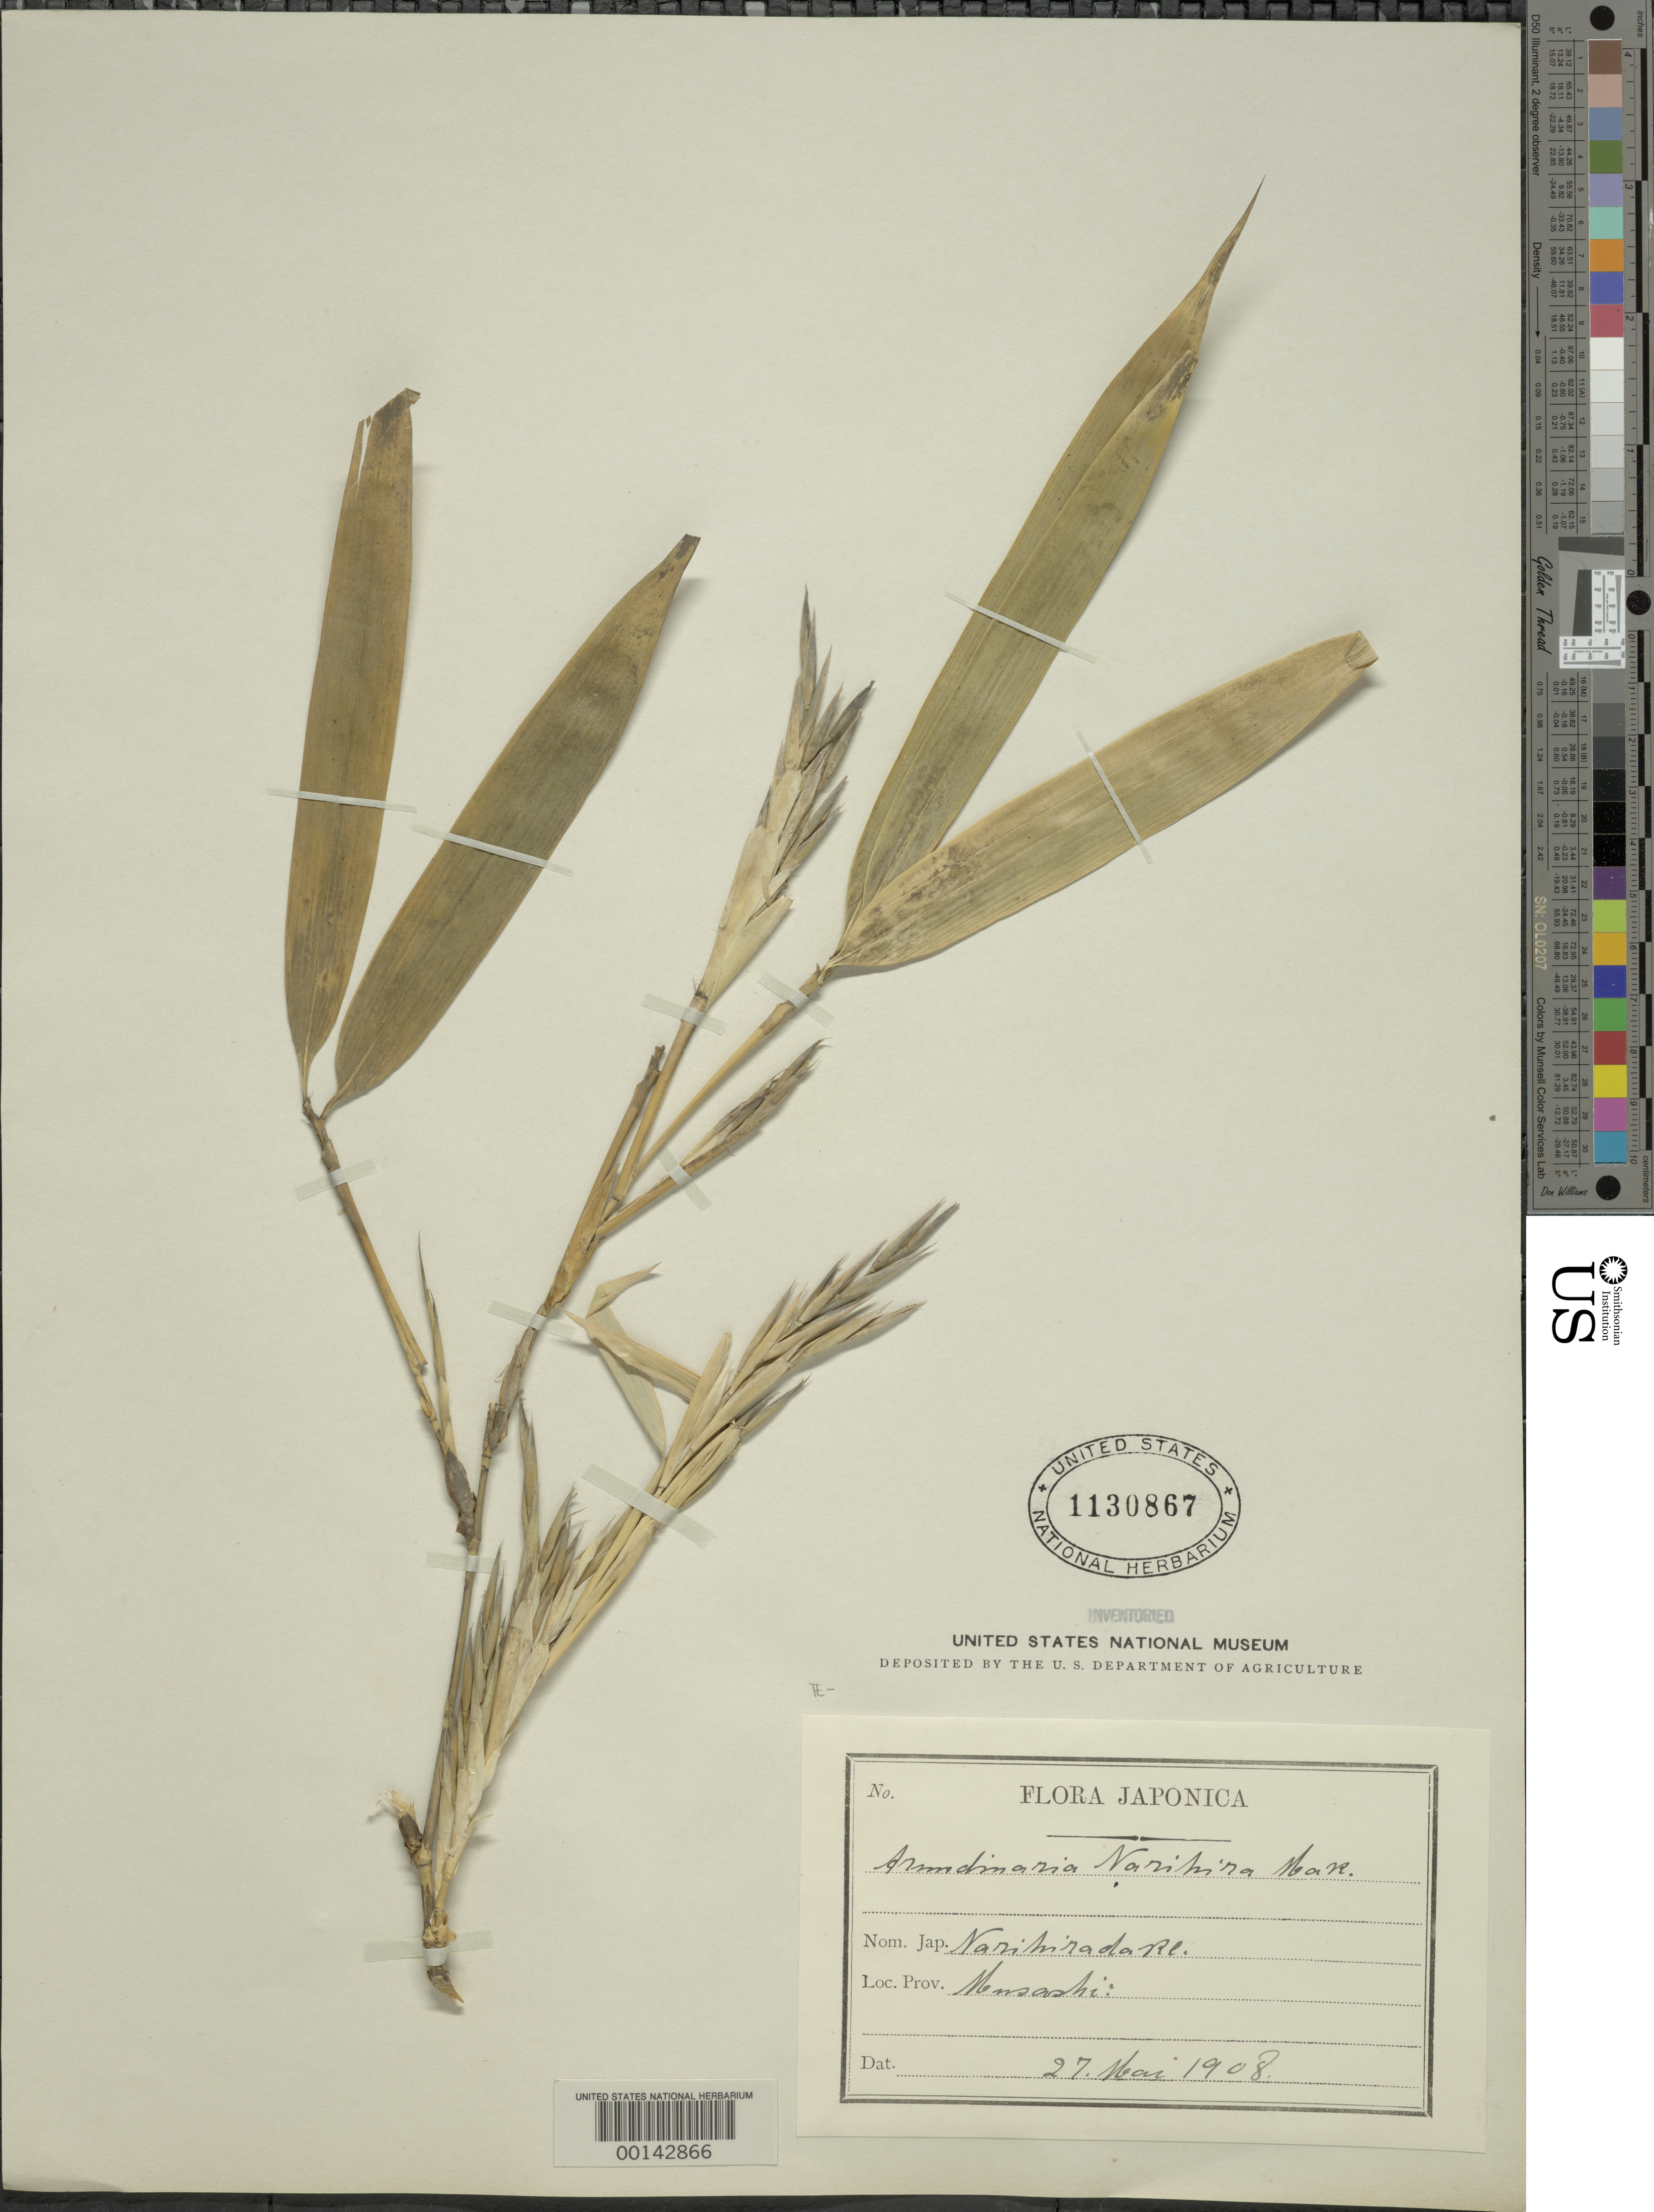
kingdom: Plantae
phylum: Tracheophyta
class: Liliopsida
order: Poales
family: Poaceae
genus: Semiarundinaria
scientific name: Semiarundinaria fastuosa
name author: Makino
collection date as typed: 27 May 1908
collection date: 1908-05-27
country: Japan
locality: Musashi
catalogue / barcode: US 1130867